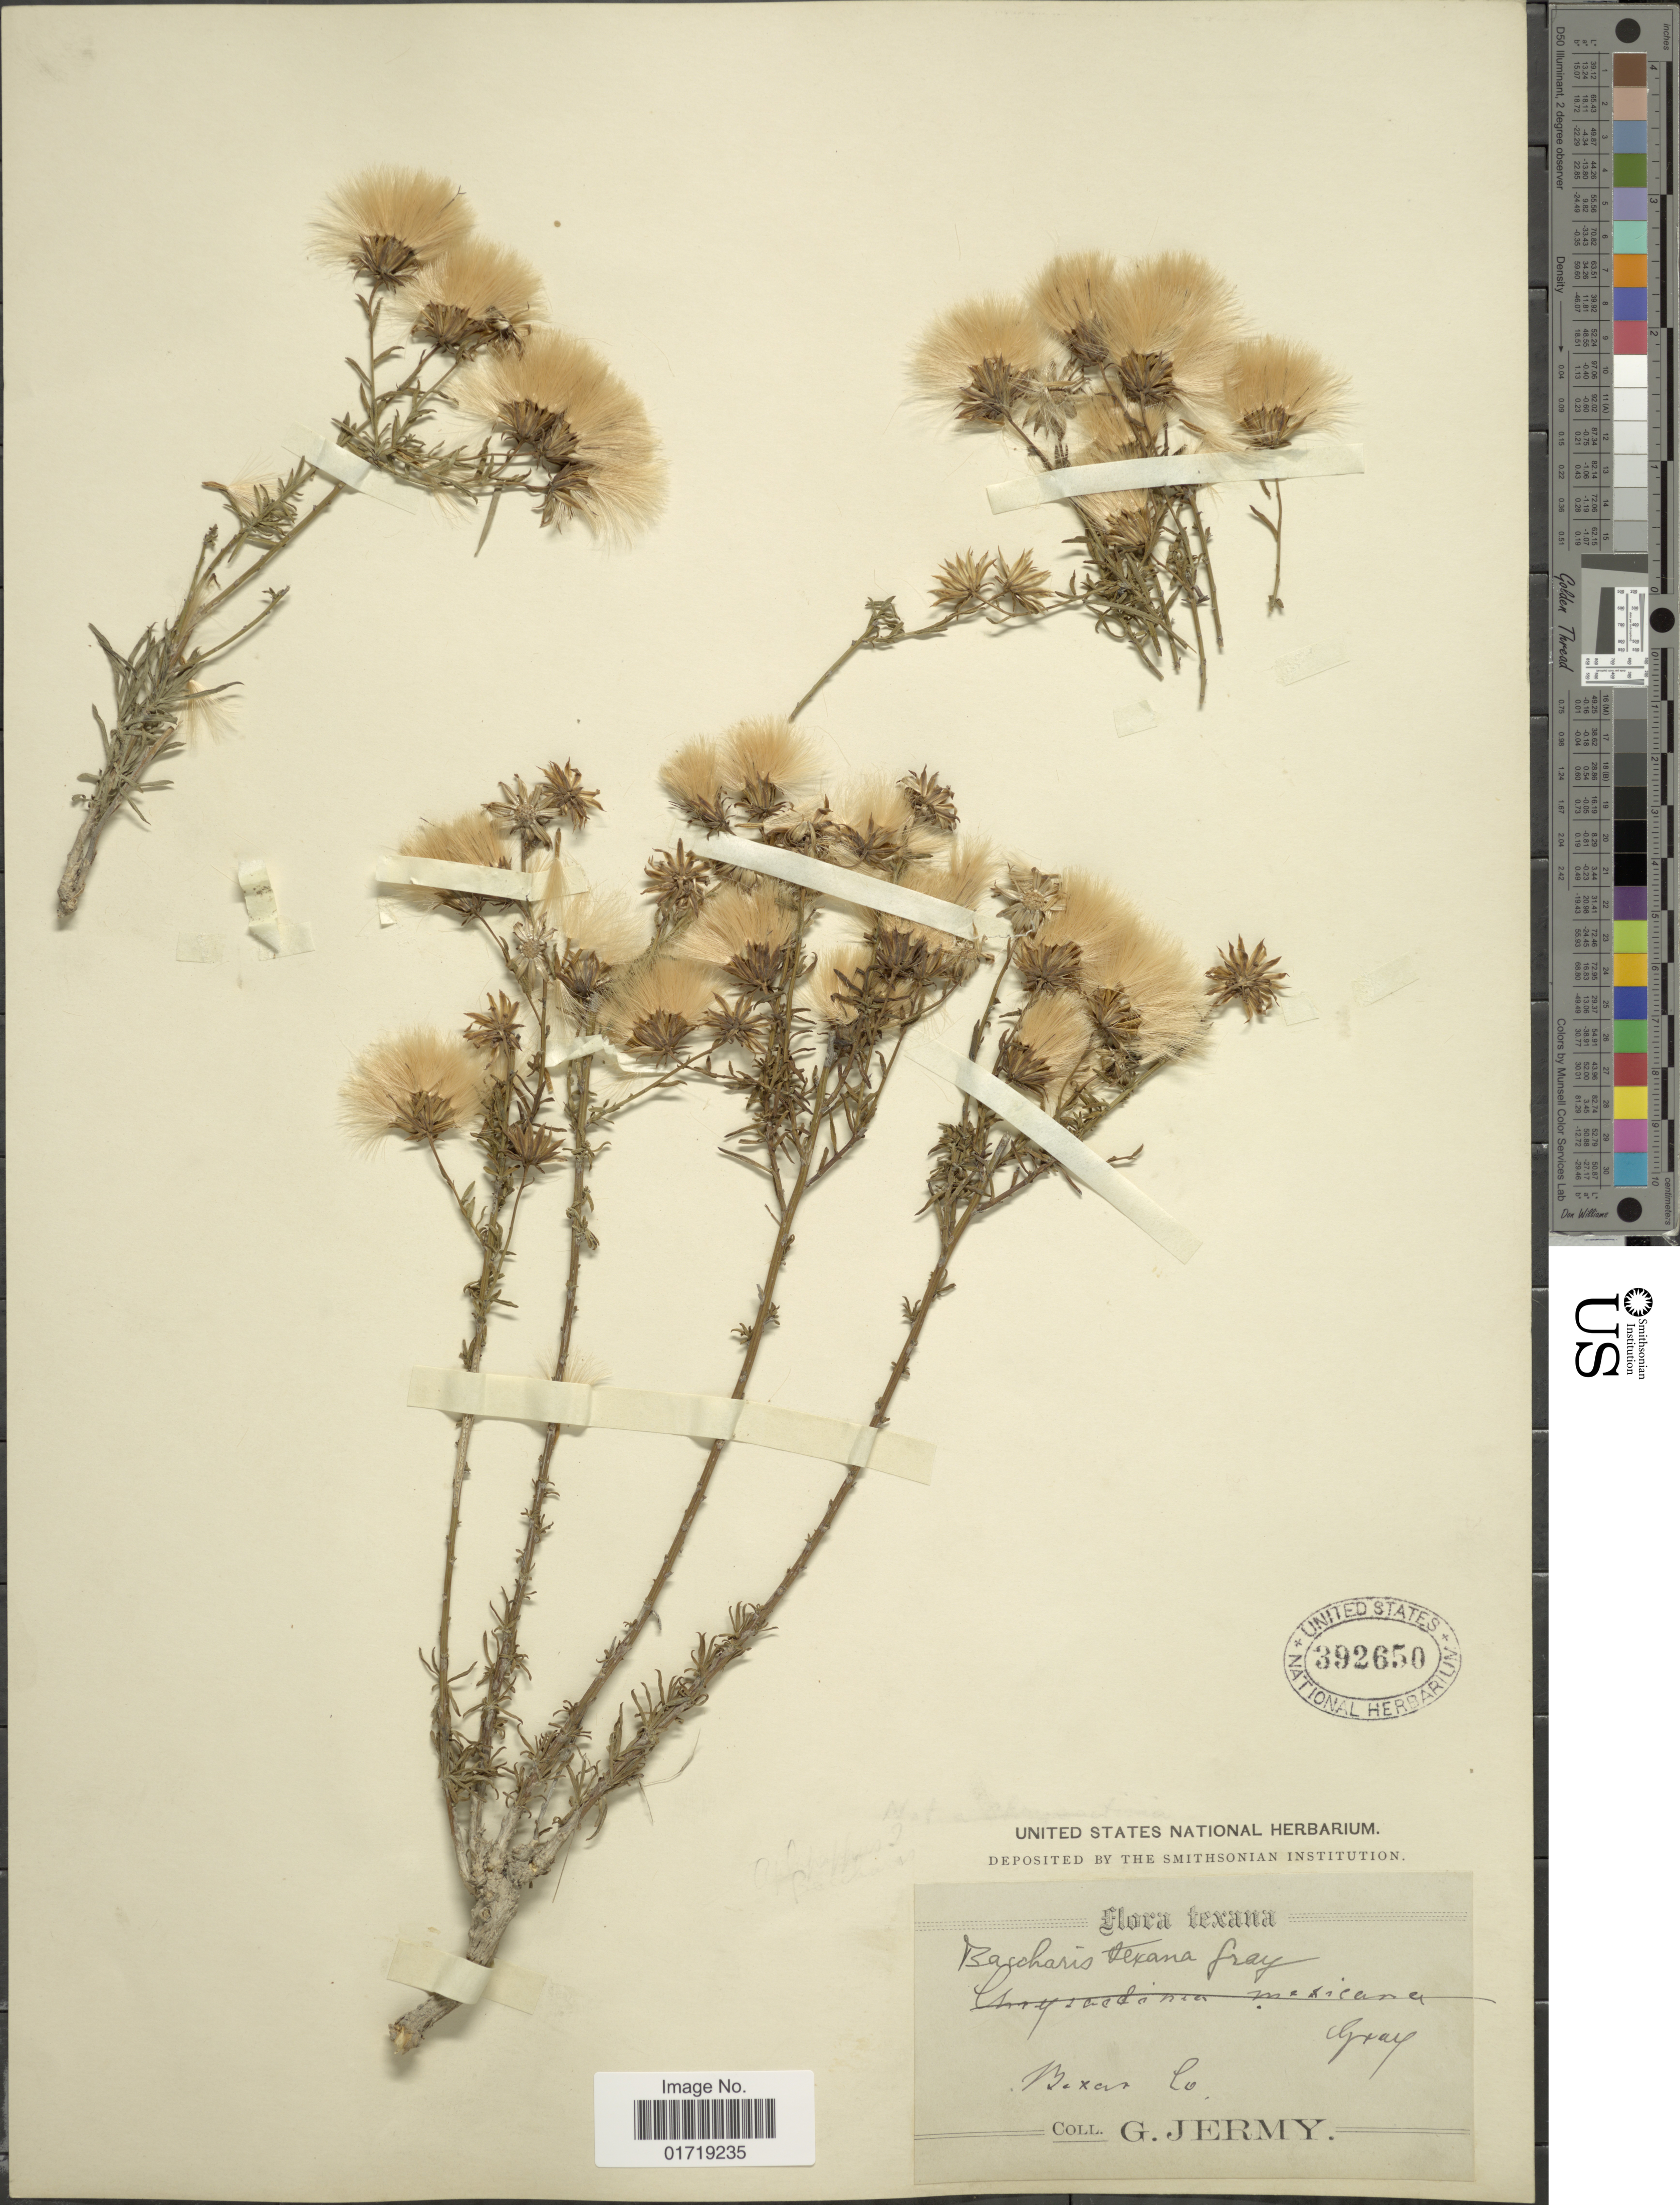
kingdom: Plantae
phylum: Tracheophyta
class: Magnoliopsida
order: Asterales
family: Asteraceae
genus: Baccharis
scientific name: Baccharis texana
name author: (Torr.) A. Gray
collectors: G. Jermy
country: United States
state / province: Texas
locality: Bexar Co.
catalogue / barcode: US 392650